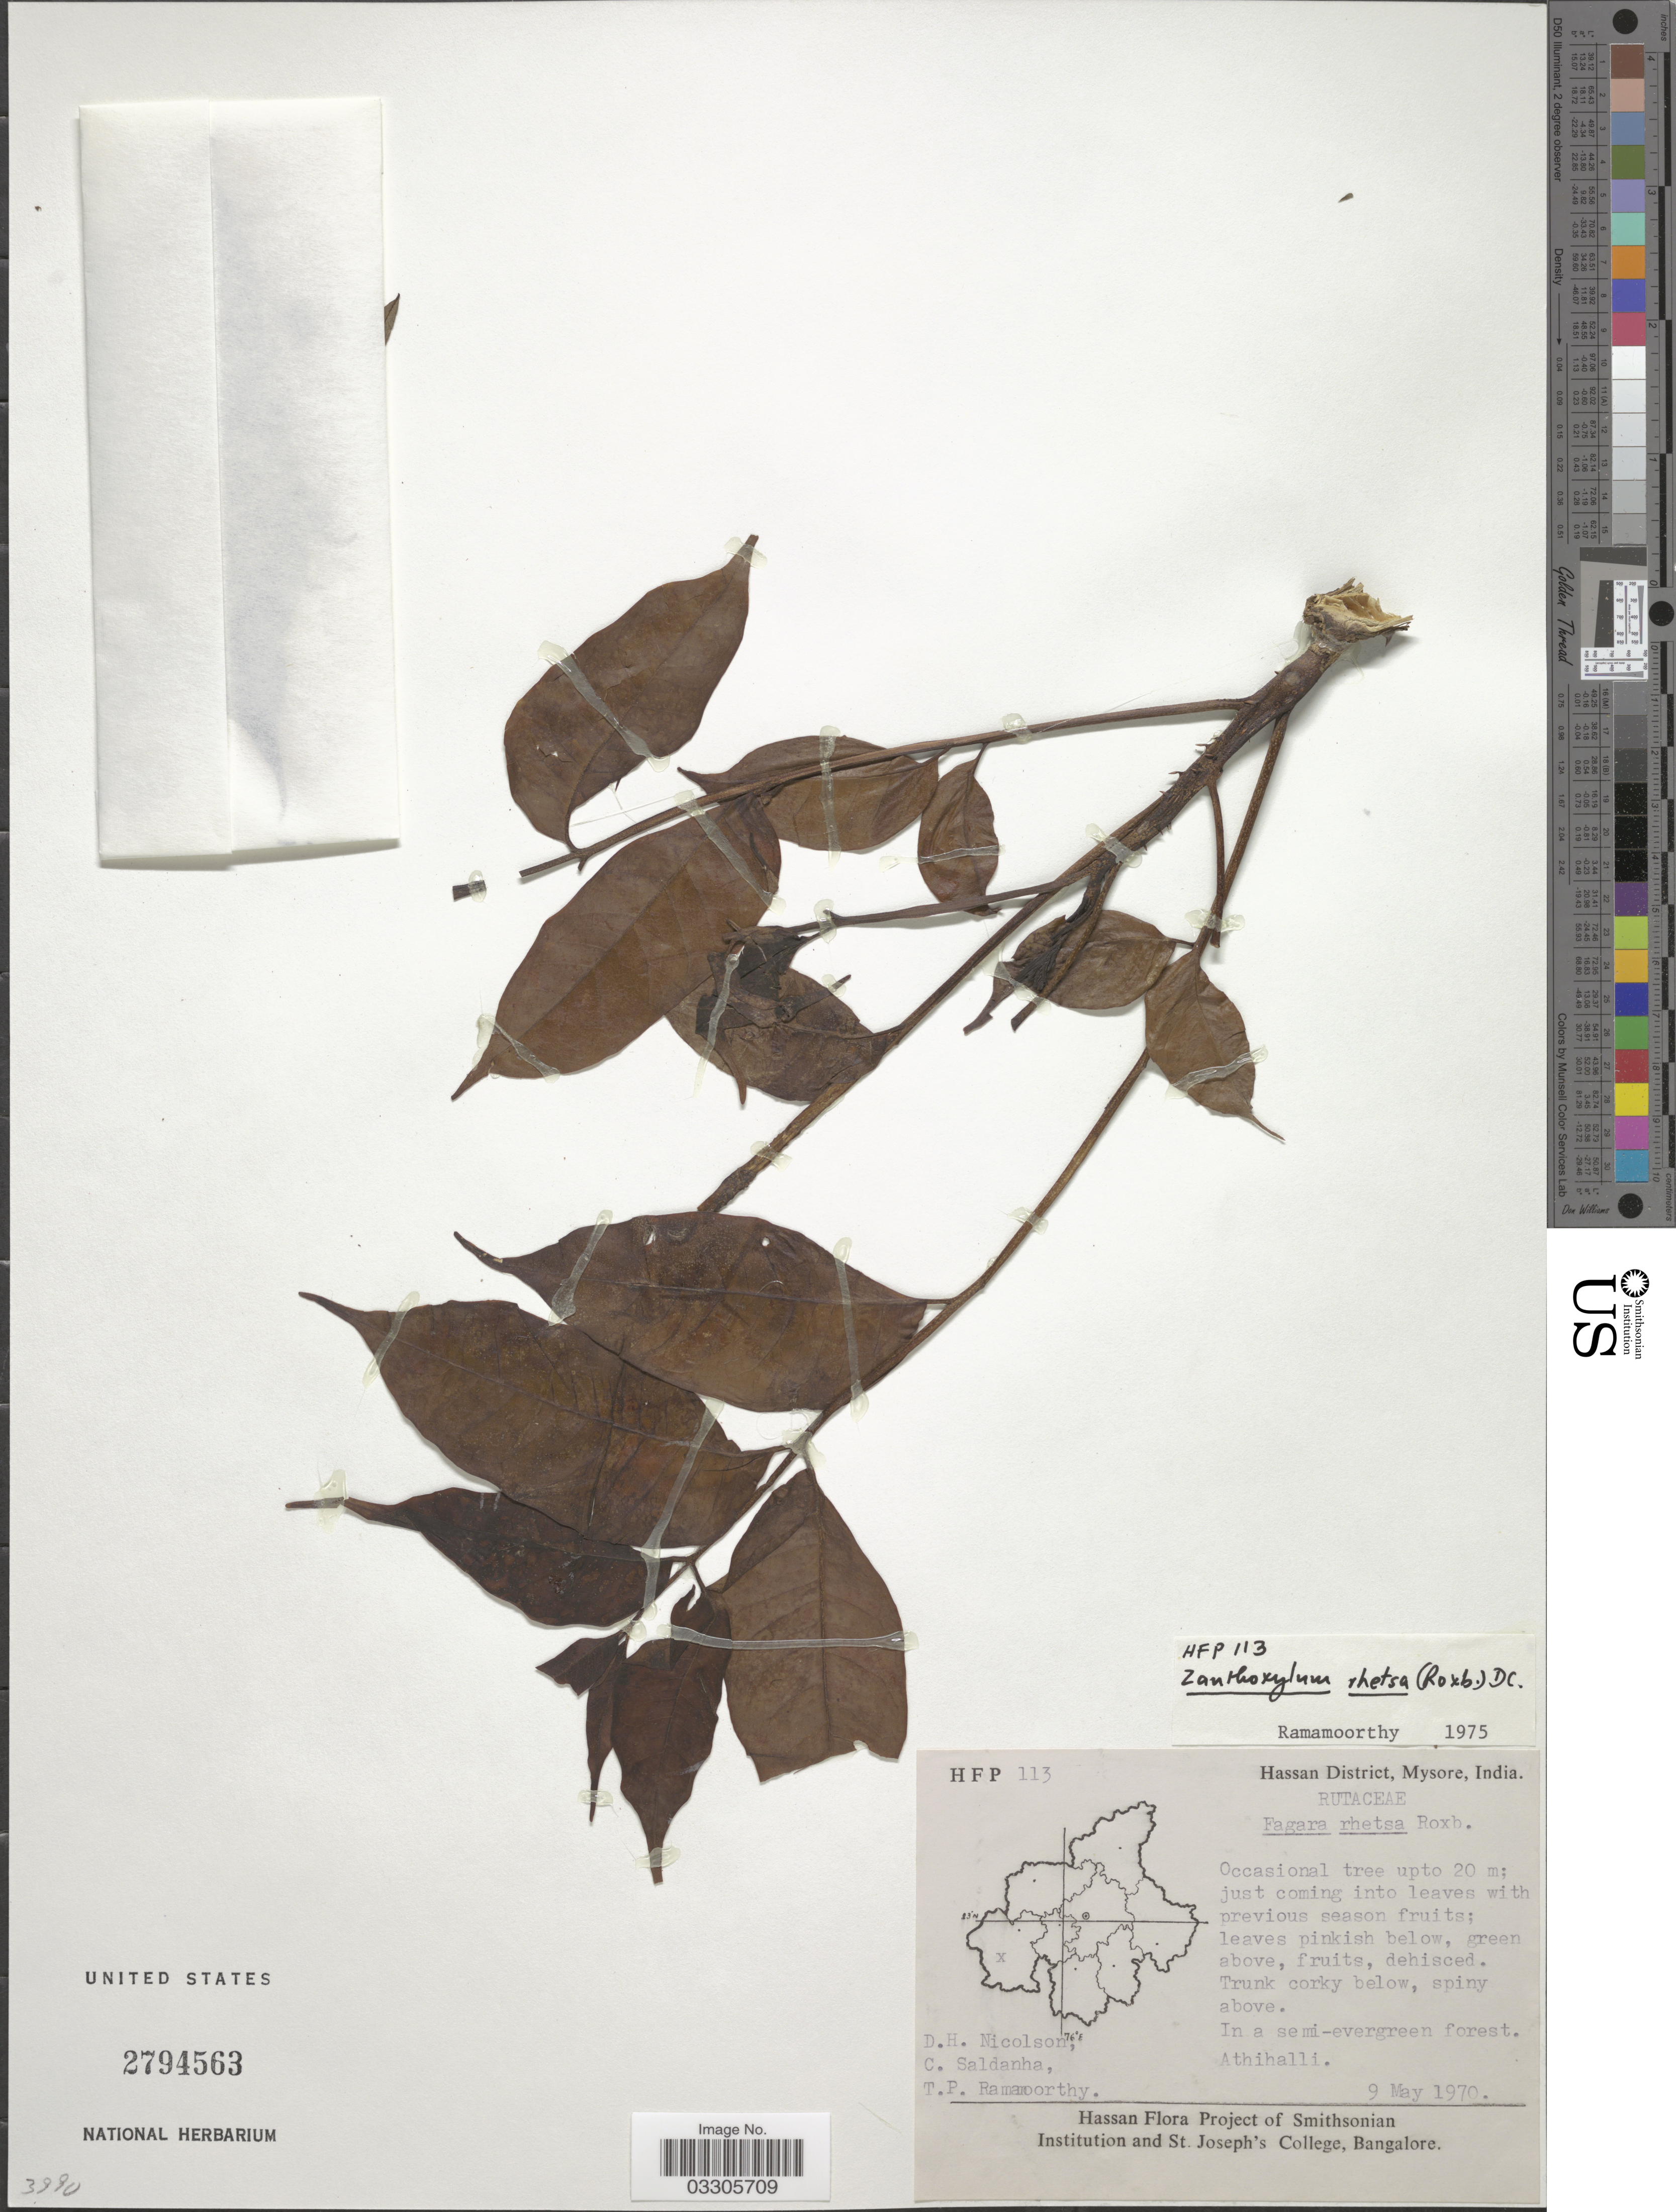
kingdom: Plantae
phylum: Tracheophyta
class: Magnoliopsida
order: Sapindales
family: Rutaceae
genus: Zanthoxylum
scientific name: Zanthoxylum limonella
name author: (Dennst.) Alston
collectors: D. H. Nicolson, C. Saldanha & T. P. Ramamoorthy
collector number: HFP113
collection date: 1970-05-09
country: India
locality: Hassan District, Mysore, Athihalli.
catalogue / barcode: US 2794563